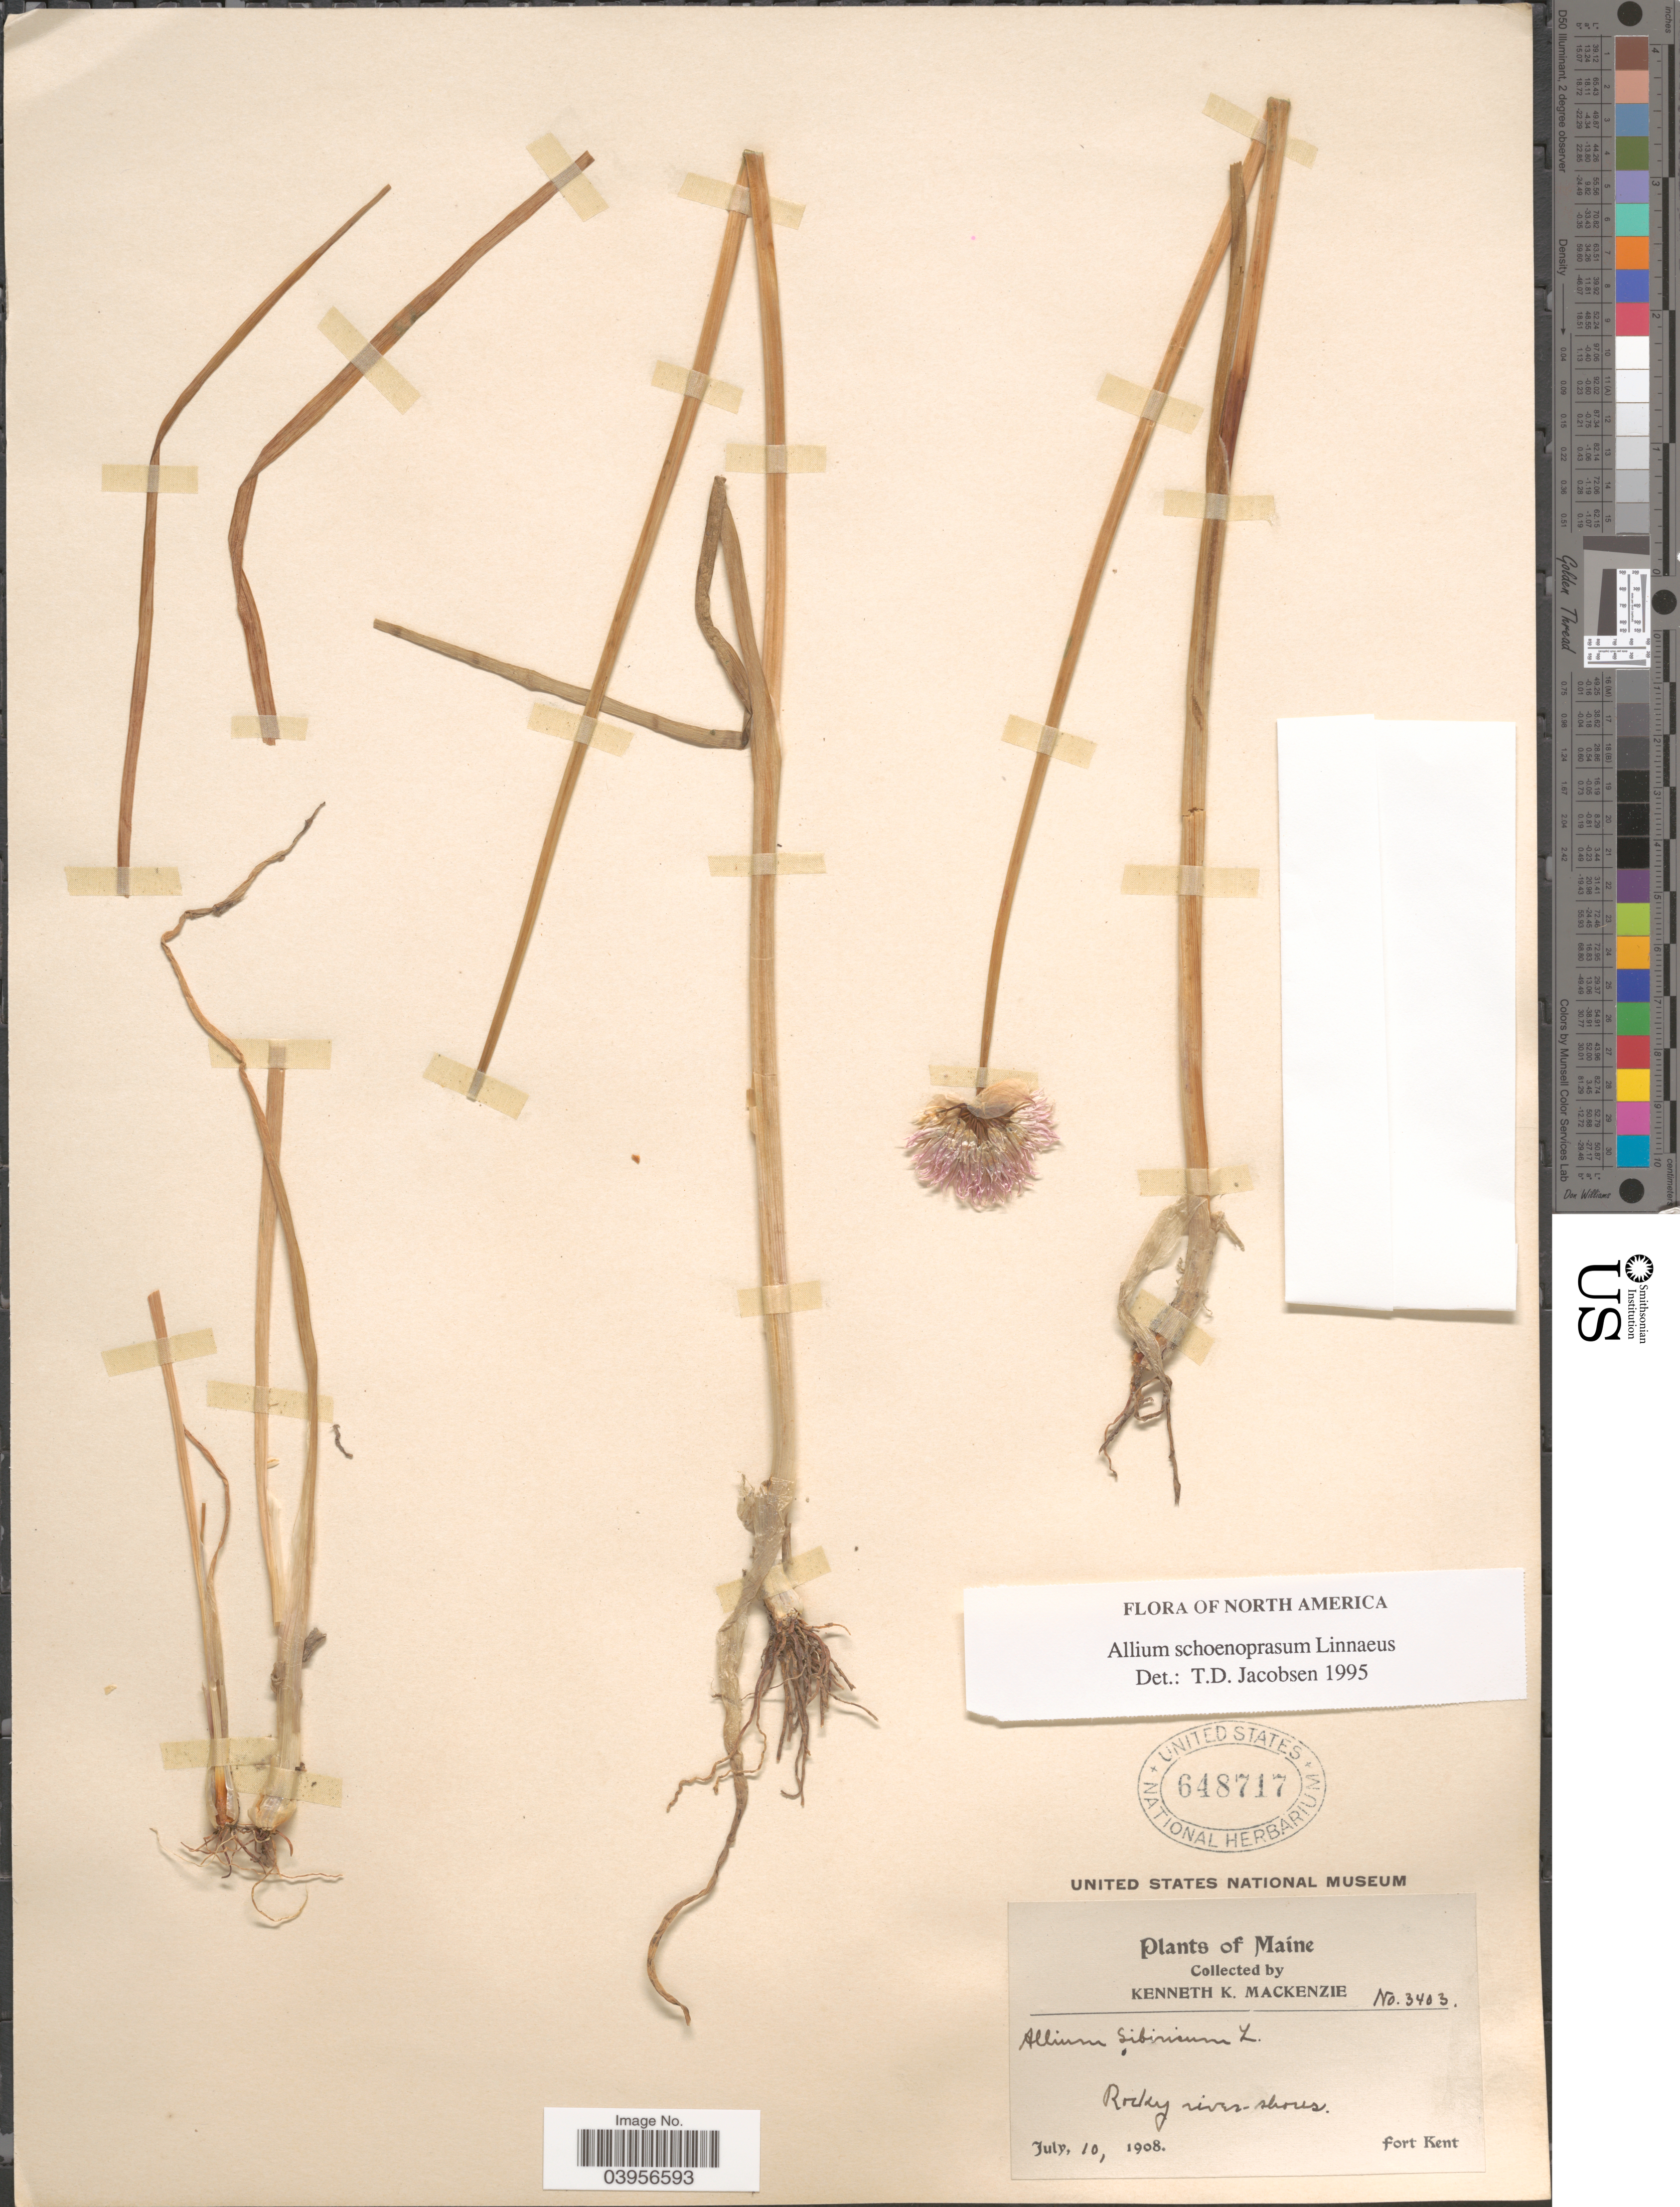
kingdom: Plantae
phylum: Tracheophyta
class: Liliopsida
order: Asparagales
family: Amaryllidaceae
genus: Allium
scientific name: Allium schoenoprasum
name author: L.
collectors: K. K. Mackenzie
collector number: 3403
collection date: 1908-07-10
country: United States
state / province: Maine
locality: Rocky river-shores. Fort Kent.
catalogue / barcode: US 648717